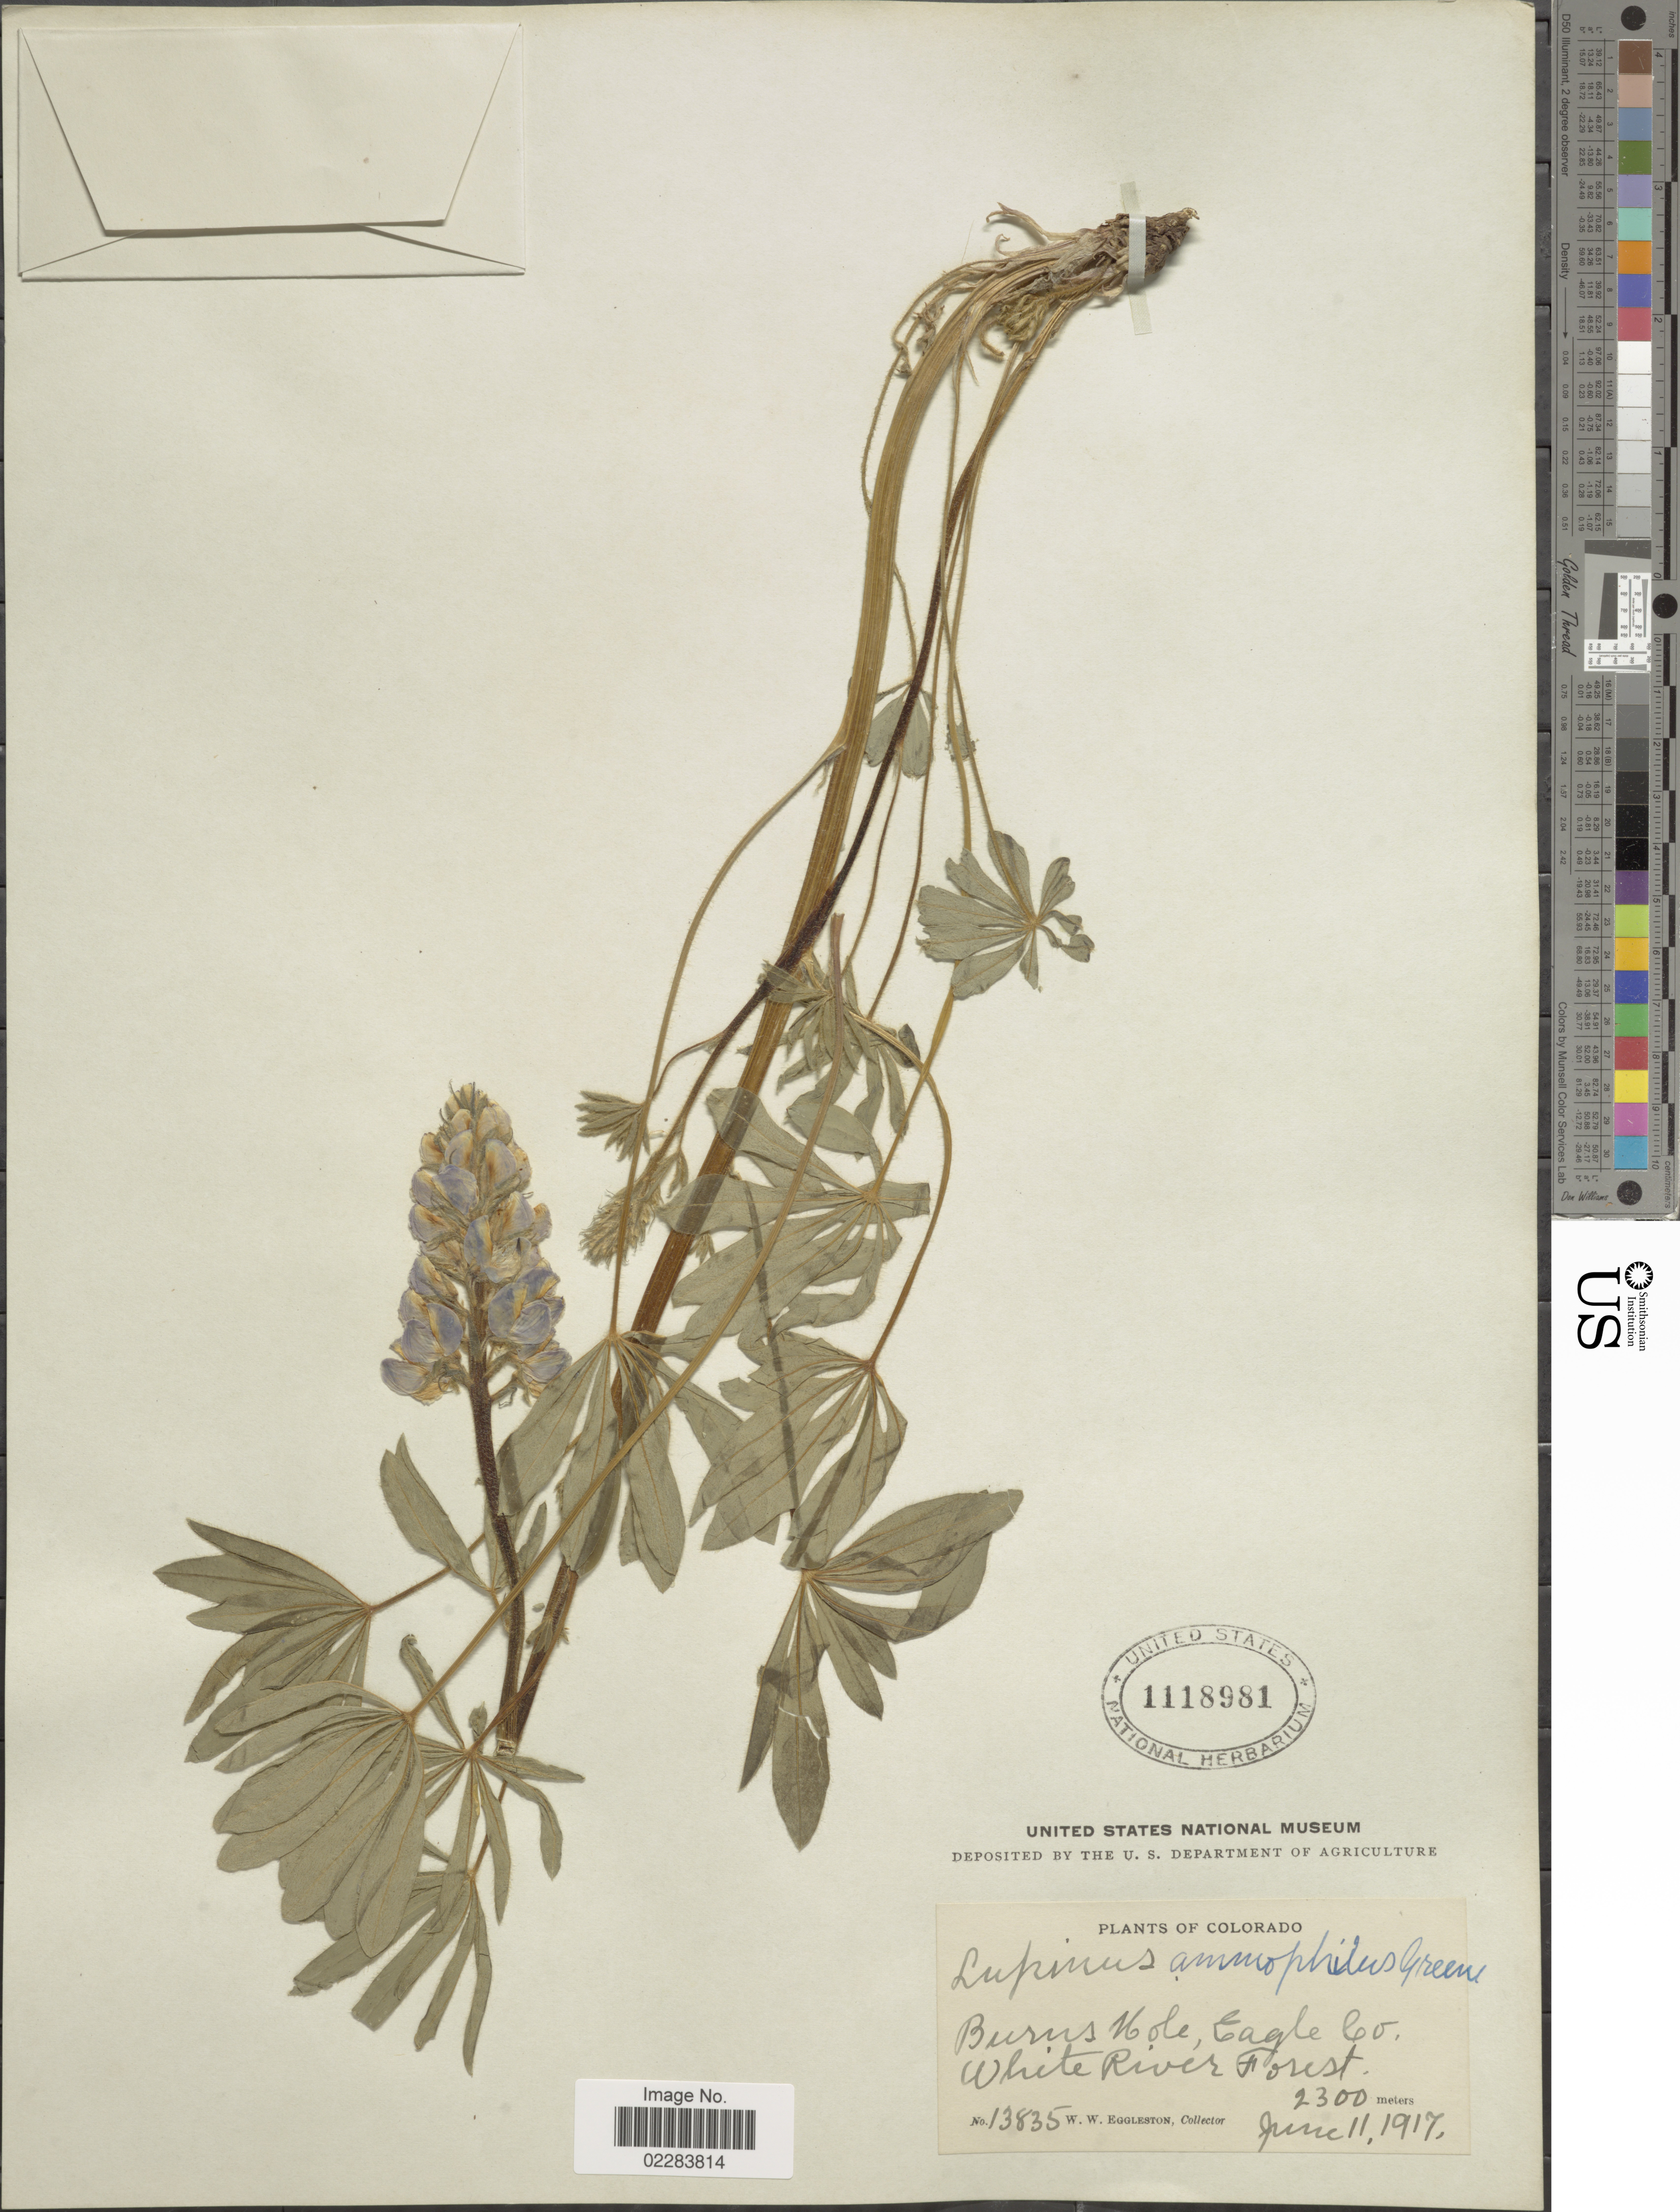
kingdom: Plantae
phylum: Tracheophyta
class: Magnoliopsida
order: Fabales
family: Fabaceae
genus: Lupinus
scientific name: Lupinus ammophilus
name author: Greene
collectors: W. W. Eggleston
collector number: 13835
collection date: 1917-06-11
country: United States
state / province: Colorado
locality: Burns Hole, Eagle Co. White River Forest.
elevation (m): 2300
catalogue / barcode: US 1118981